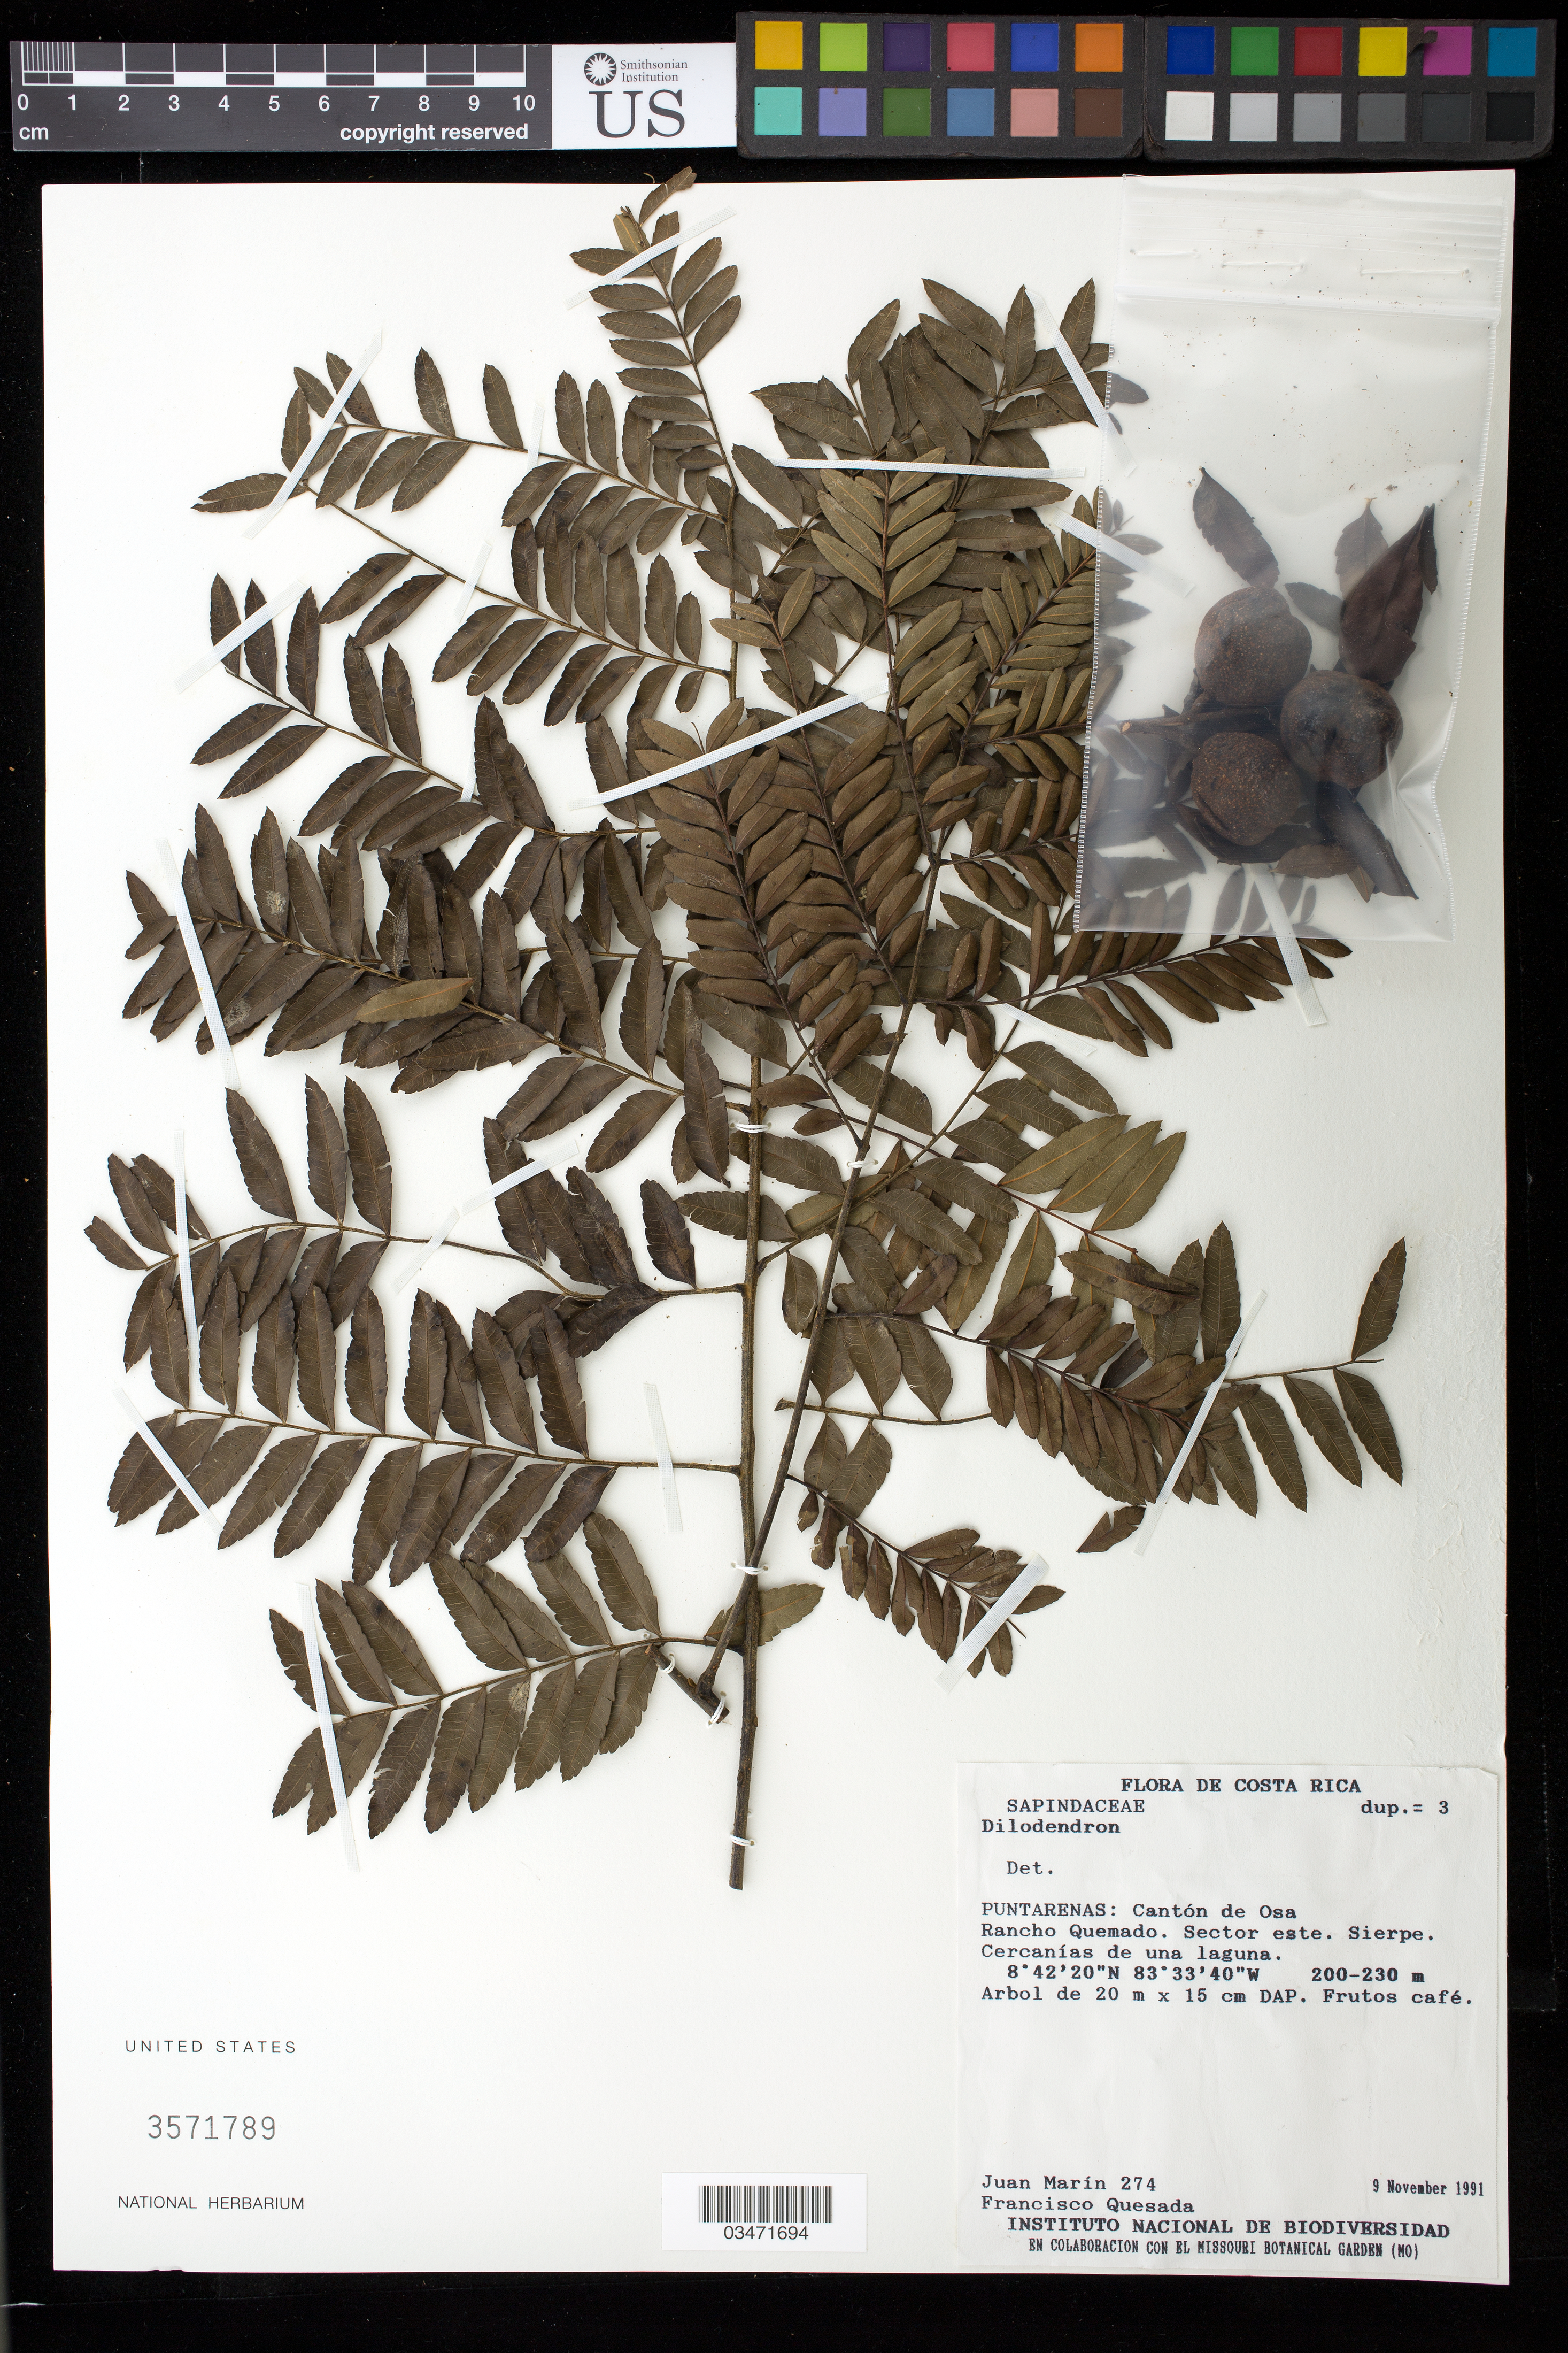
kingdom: Plantae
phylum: Tracheophyta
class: Magnoliopsida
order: Sapindales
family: Sapindaceae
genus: Dilodendron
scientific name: Dilodendron costaricense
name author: (Radlk.) A.H. Gentry & Steyerm.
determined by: Acevedo-Rodriguez, P., (US), Smithsonian Institution - National Museum of Natural History (UNITED STATES)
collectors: J. Marín & F. Quesada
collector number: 274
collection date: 1991-11-09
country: Costa Rica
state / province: Puntarenas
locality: Cantón de Osa. Rancho Quemado. Sector este. Sierpe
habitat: Cercanías de una laguna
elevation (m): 200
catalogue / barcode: US 3571789